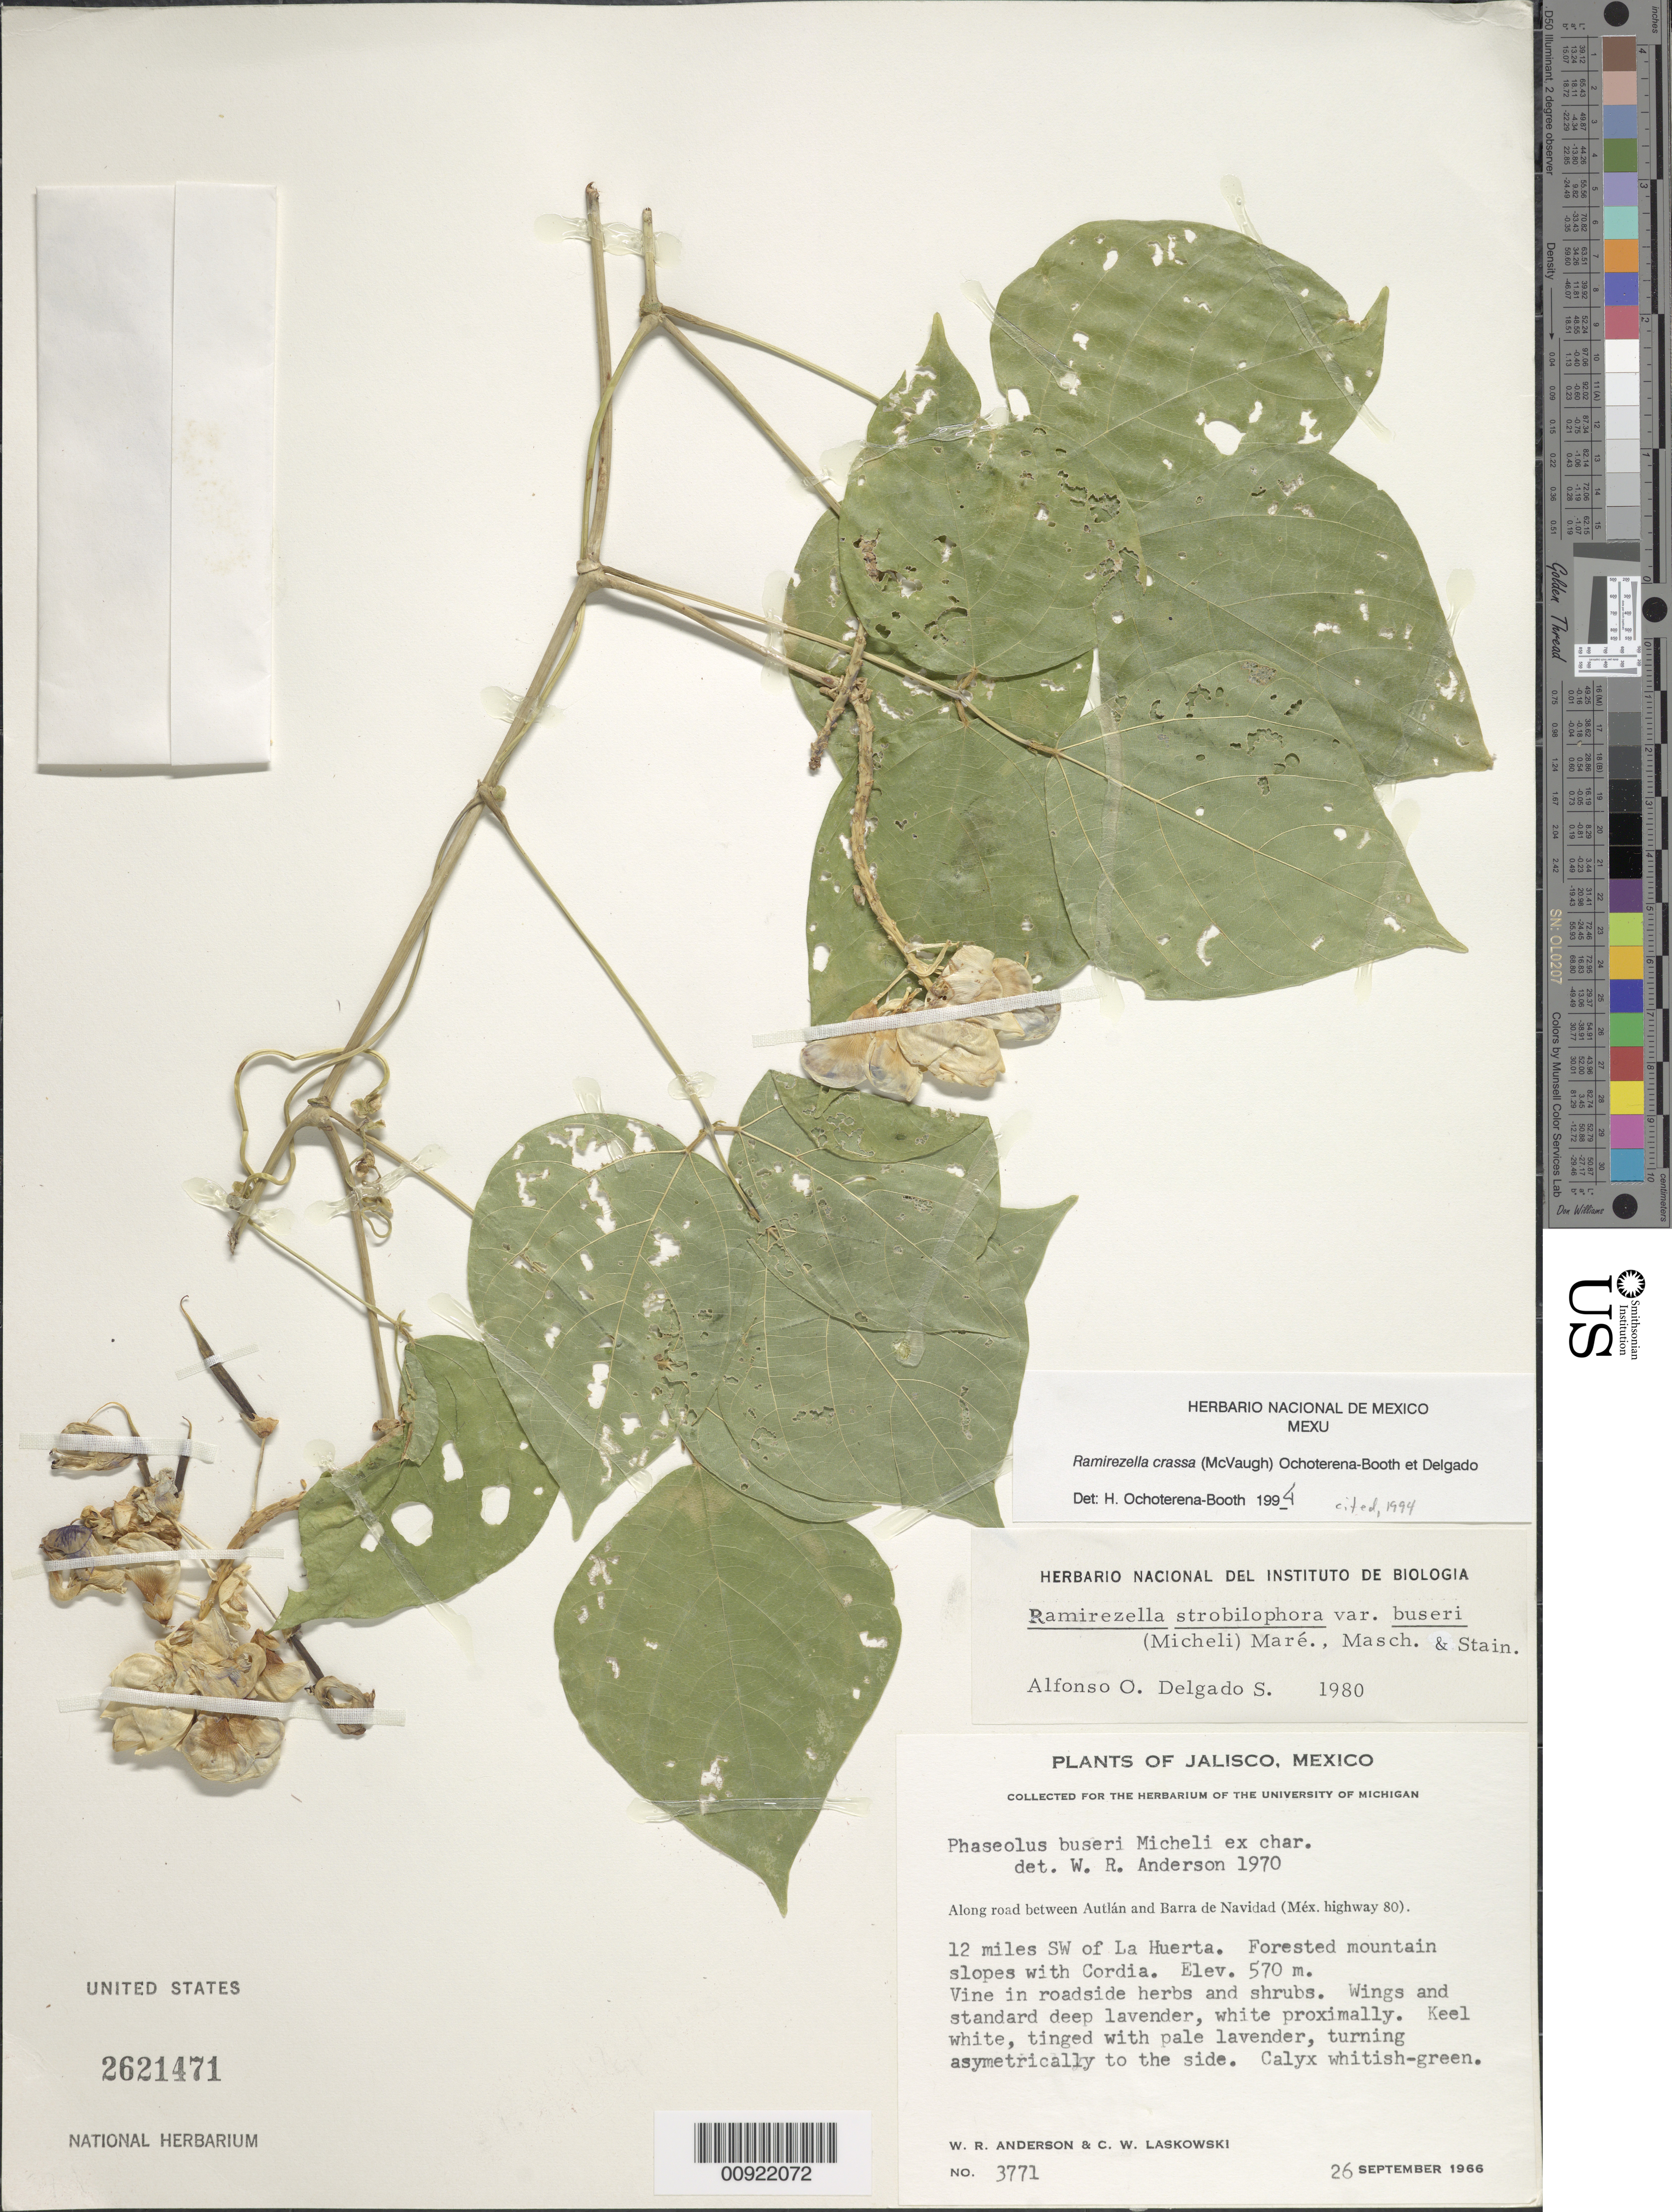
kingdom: Plantae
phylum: Tracheophyta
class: Magnoliopsida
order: Fabales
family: Fabaceae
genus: Ramirezella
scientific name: Ramirezella crassa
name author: (McVaugh) Ochot.-Booth & A. Delgado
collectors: W. R. Anderson & C. Laskowski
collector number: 3771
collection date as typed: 26 Sep 1966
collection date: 1966-09-26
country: Mexico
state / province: Jalisco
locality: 12 miles SW of La Huerta. Along road from Autlán and Barra de Navidad (Méx. Highway 80).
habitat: Forested mountain slopes with Cordia. Vine in roadside herbs and shrubs.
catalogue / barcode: US 2621471